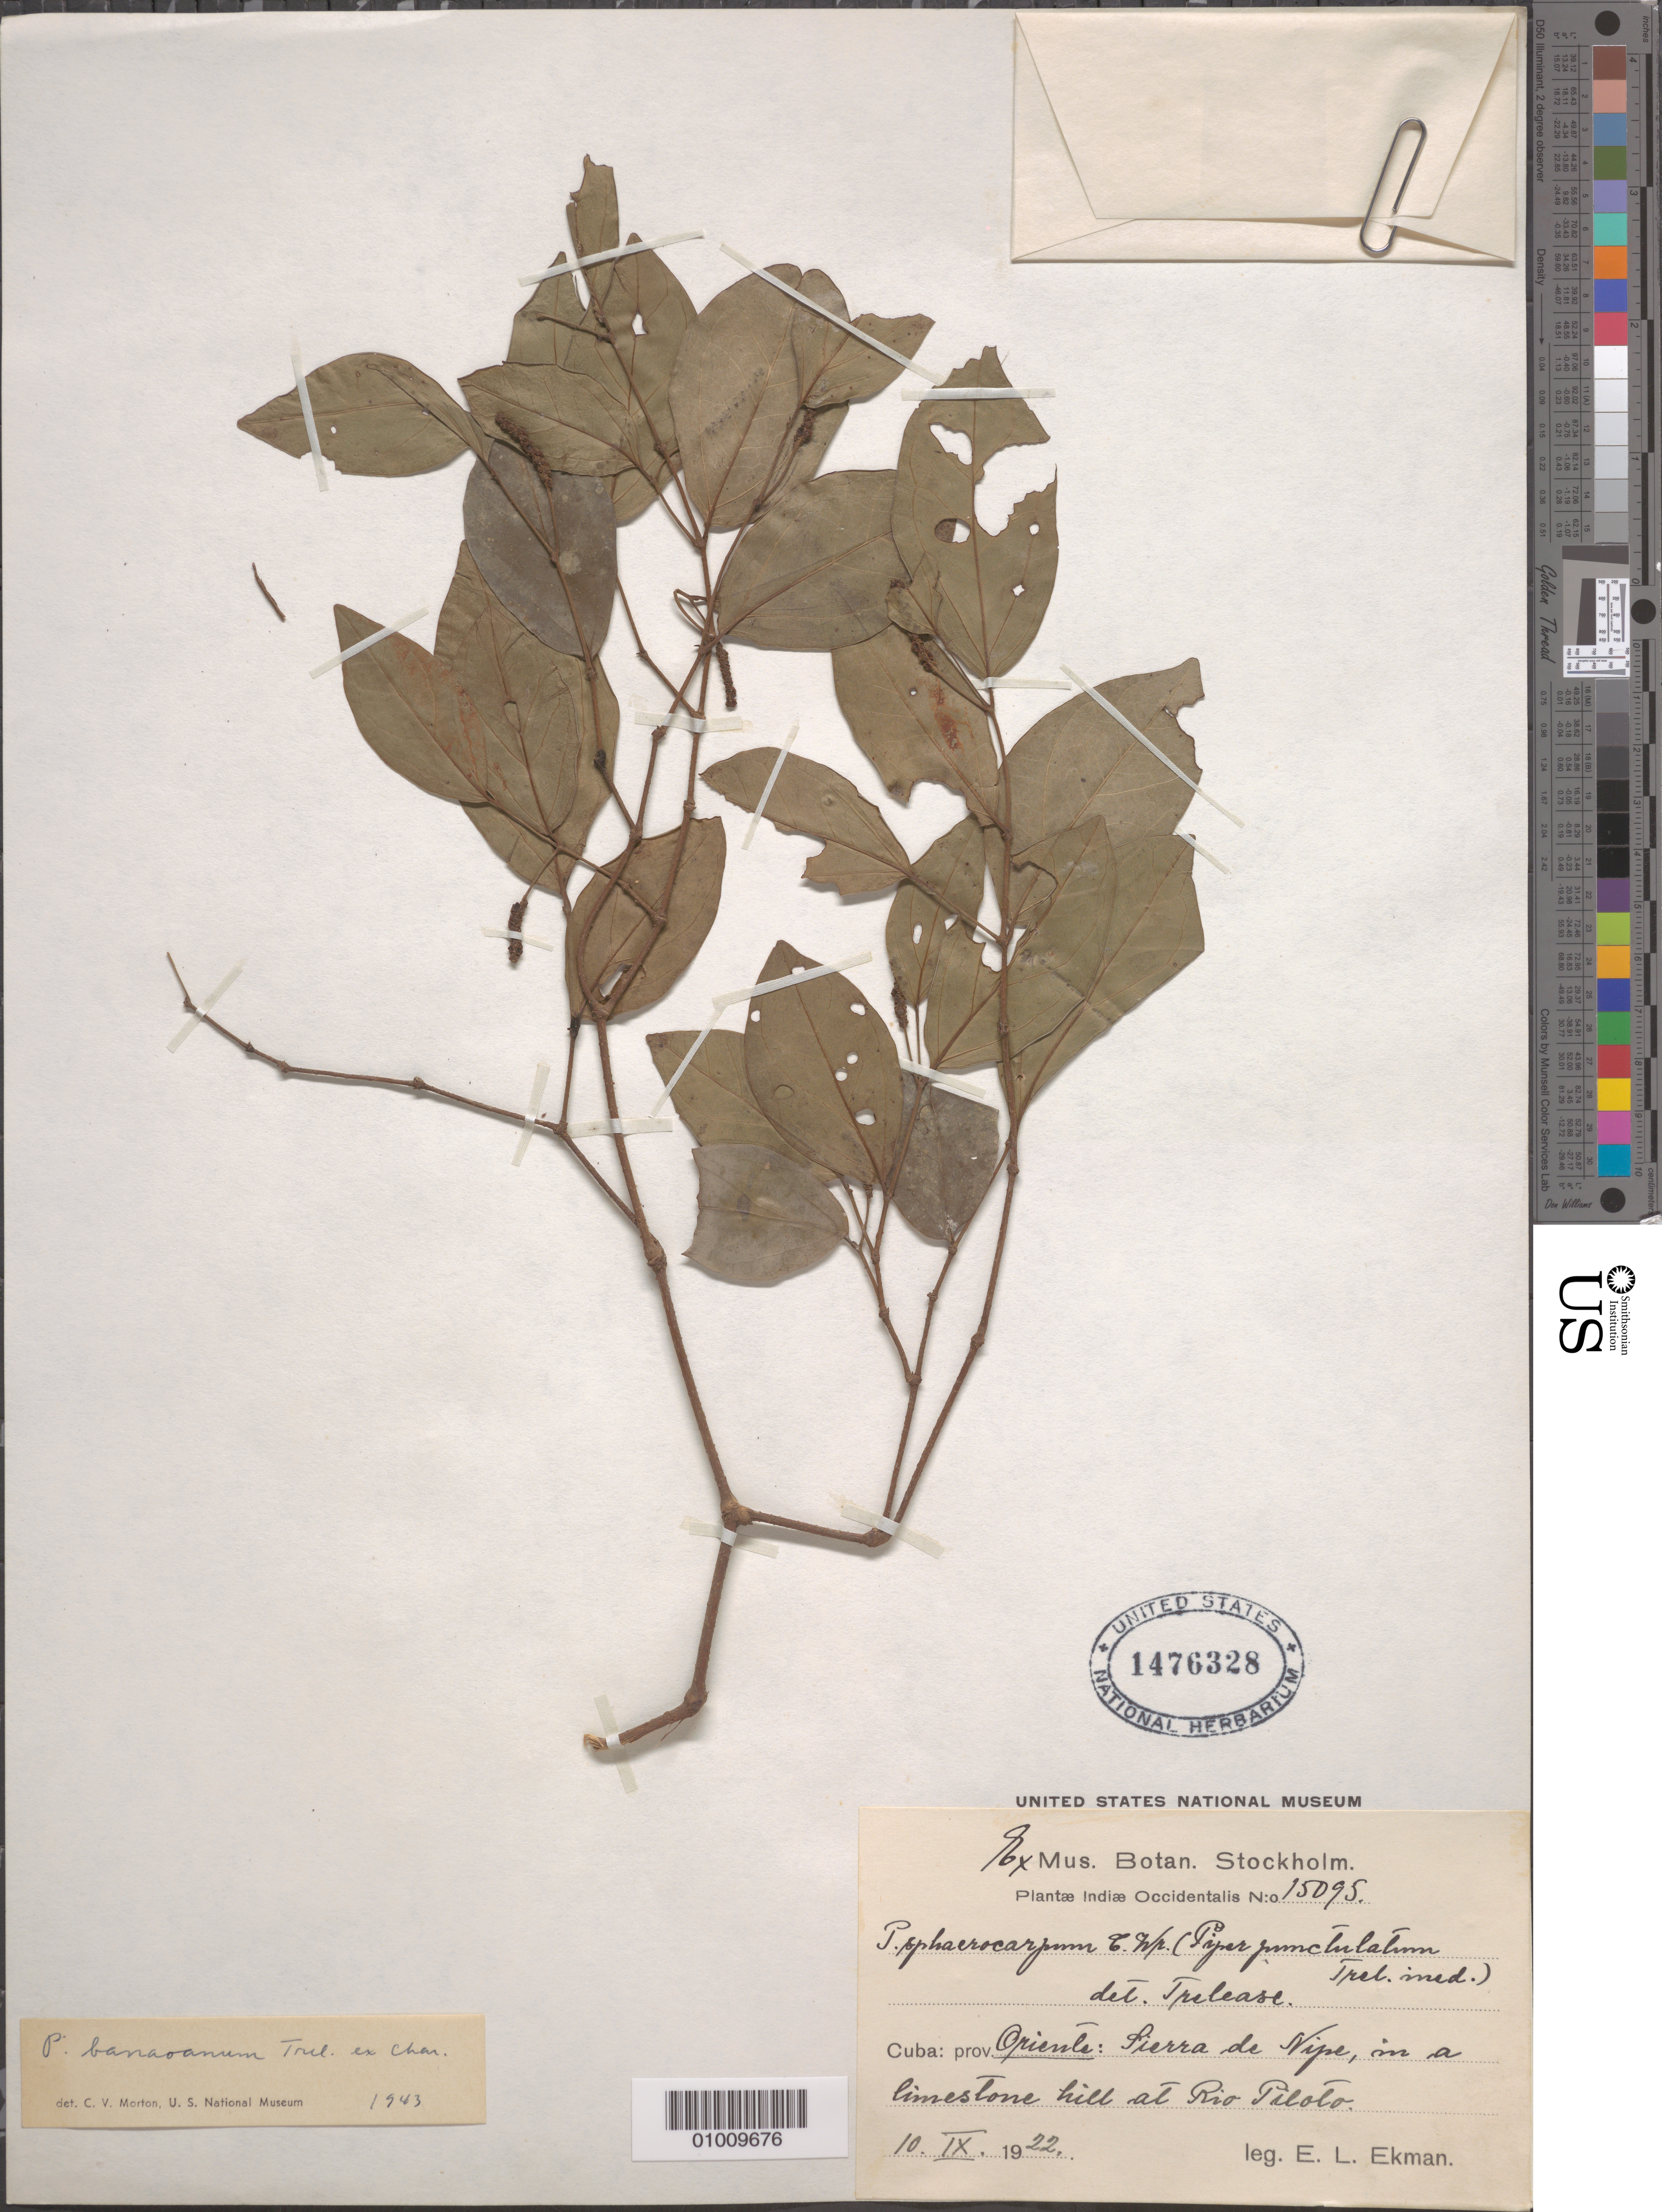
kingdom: Plantae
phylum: Tracheophyta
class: Magnoliopsida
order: Piperales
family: Piperaceae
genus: Piper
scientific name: Piper banaoanum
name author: Trel.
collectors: E. L. Ekman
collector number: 15095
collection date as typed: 10 Sep 1922 or 09 Oct 1922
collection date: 1922-09-10 or 1922-10-09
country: Cuba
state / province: Oriente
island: Cuba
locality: Sierra de Vipe, in a limestone hill at Rio Pilolo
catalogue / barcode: US 1476328